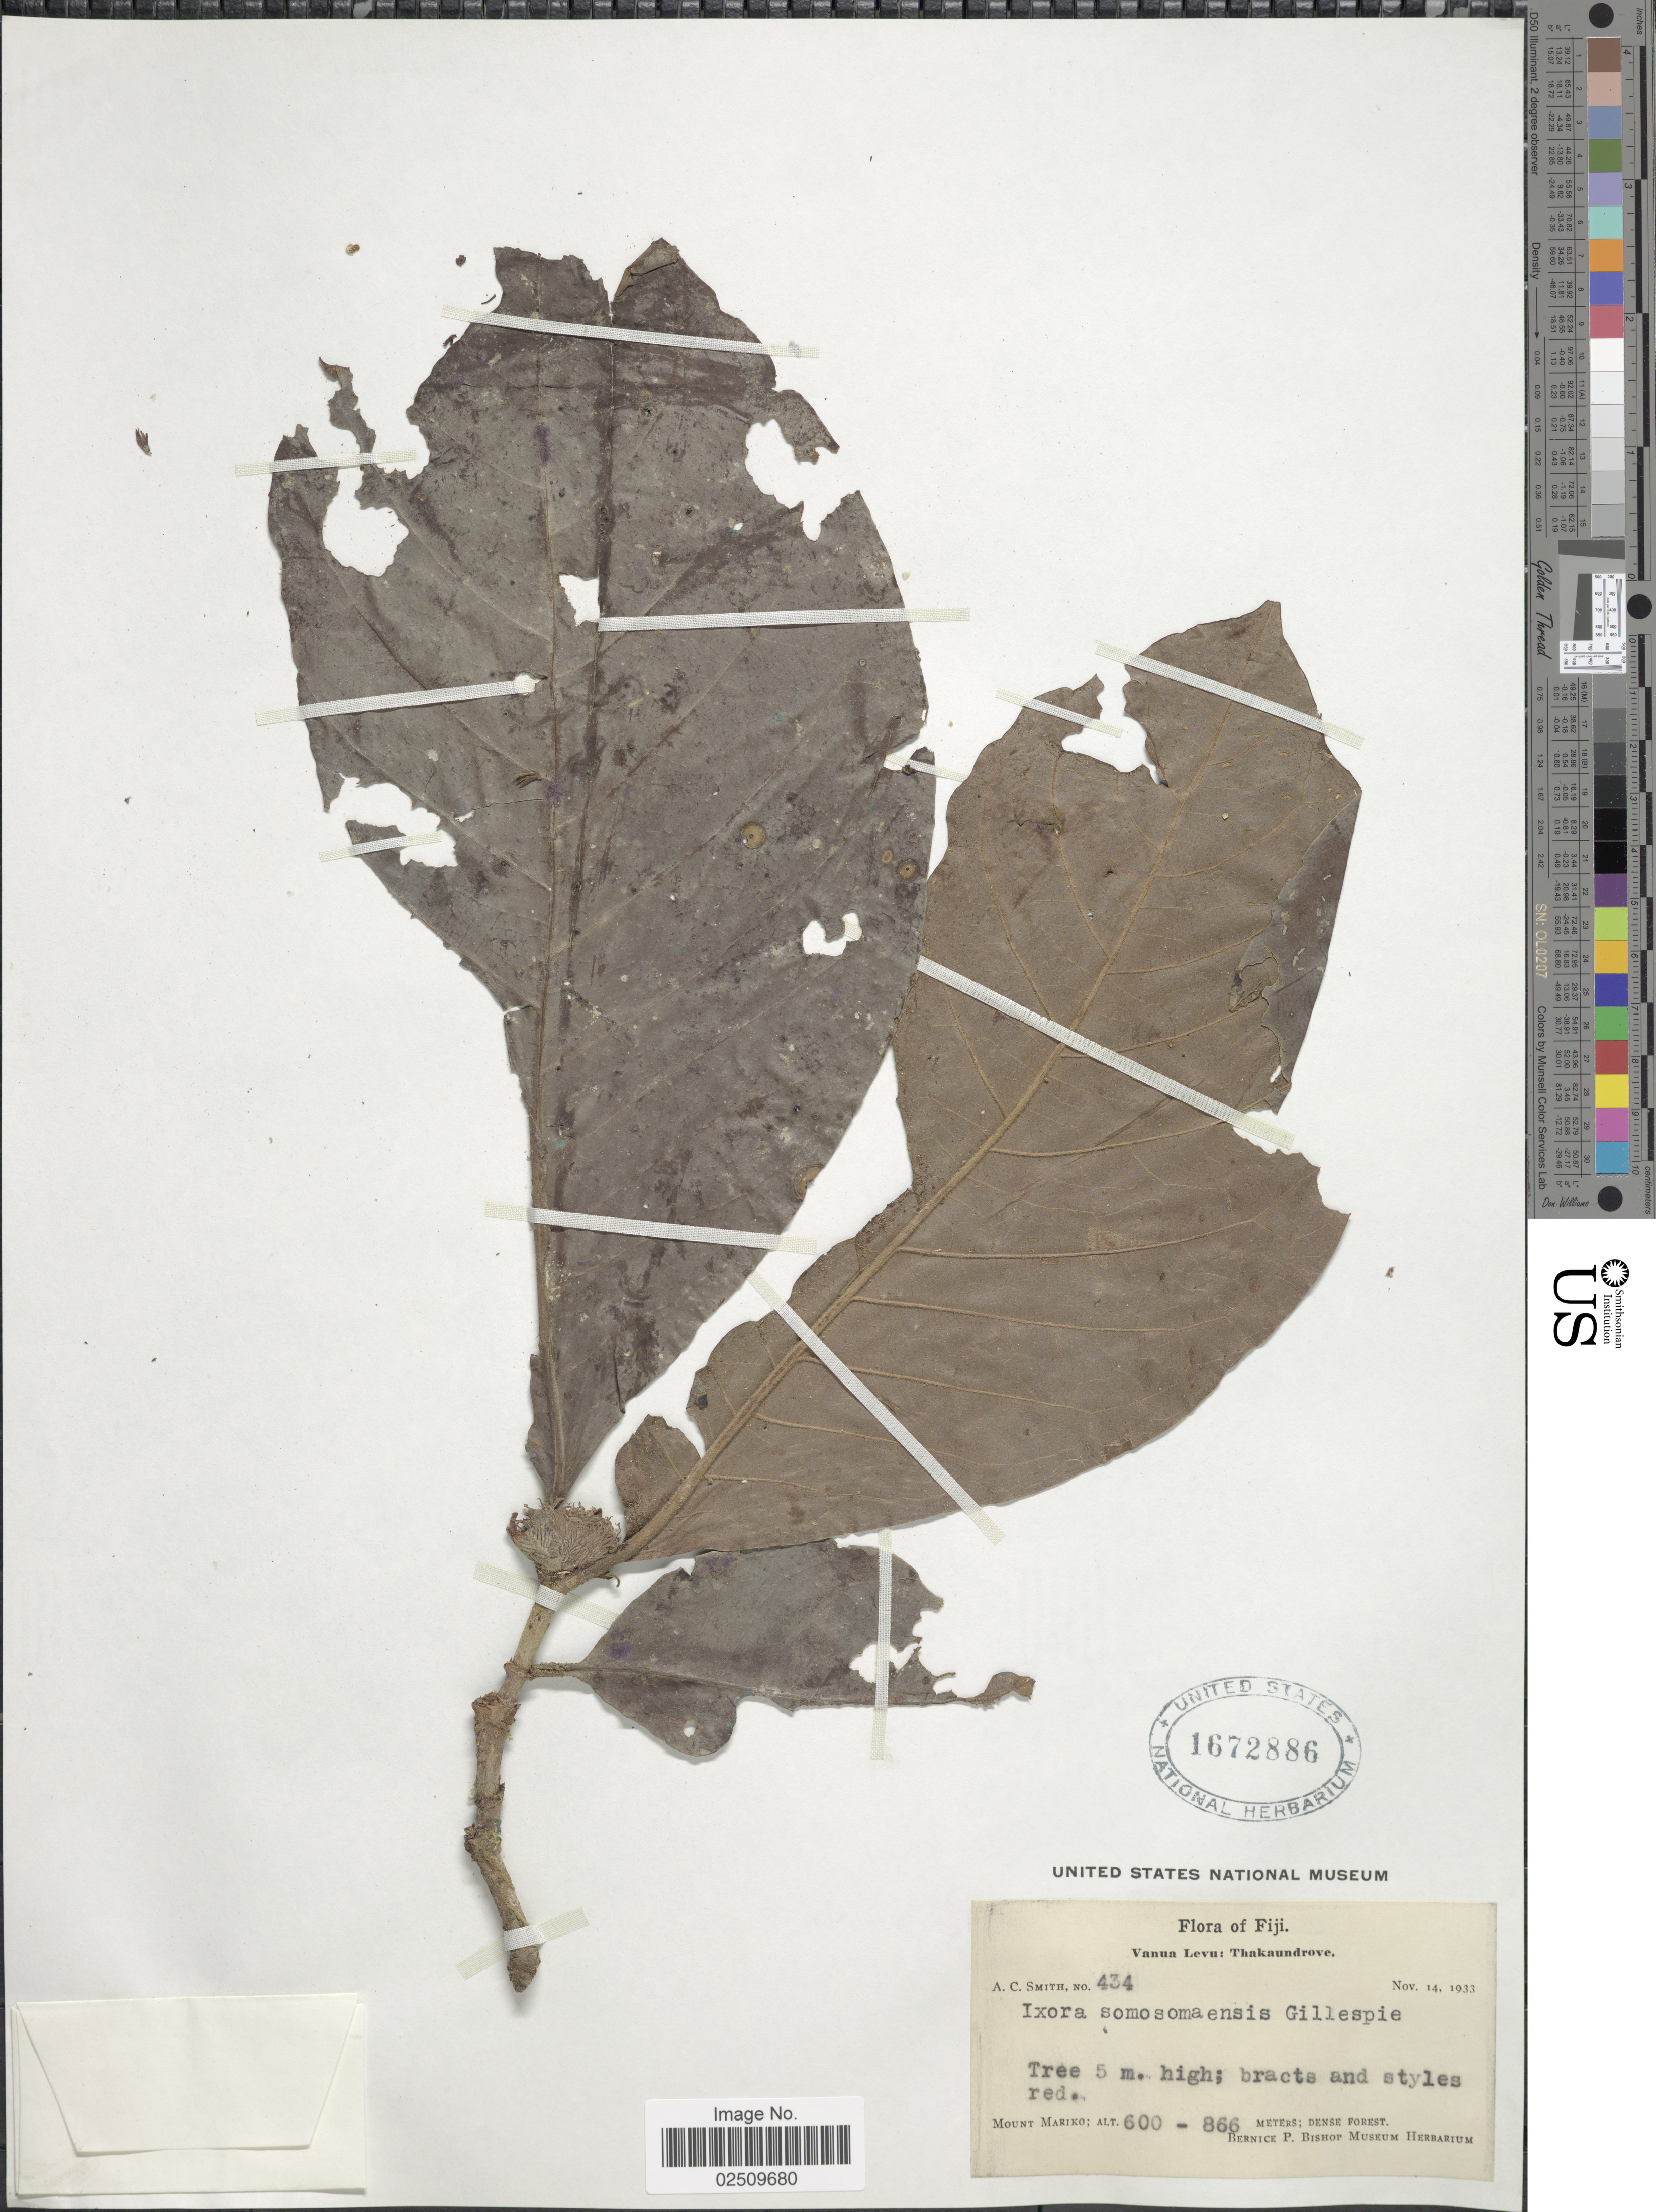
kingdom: Plantae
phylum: Tracheophyta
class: Magnoliopsida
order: Gentianales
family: Rubiaceae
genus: Ixora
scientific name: Ixora somosomaensis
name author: Gillespie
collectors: A. C. Smith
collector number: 434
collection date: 1933-11-14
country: Fiji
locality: Vanua Levu: Thakaundrove, Mount Mariko; dense forest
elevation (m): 600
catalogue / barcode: US 1672886